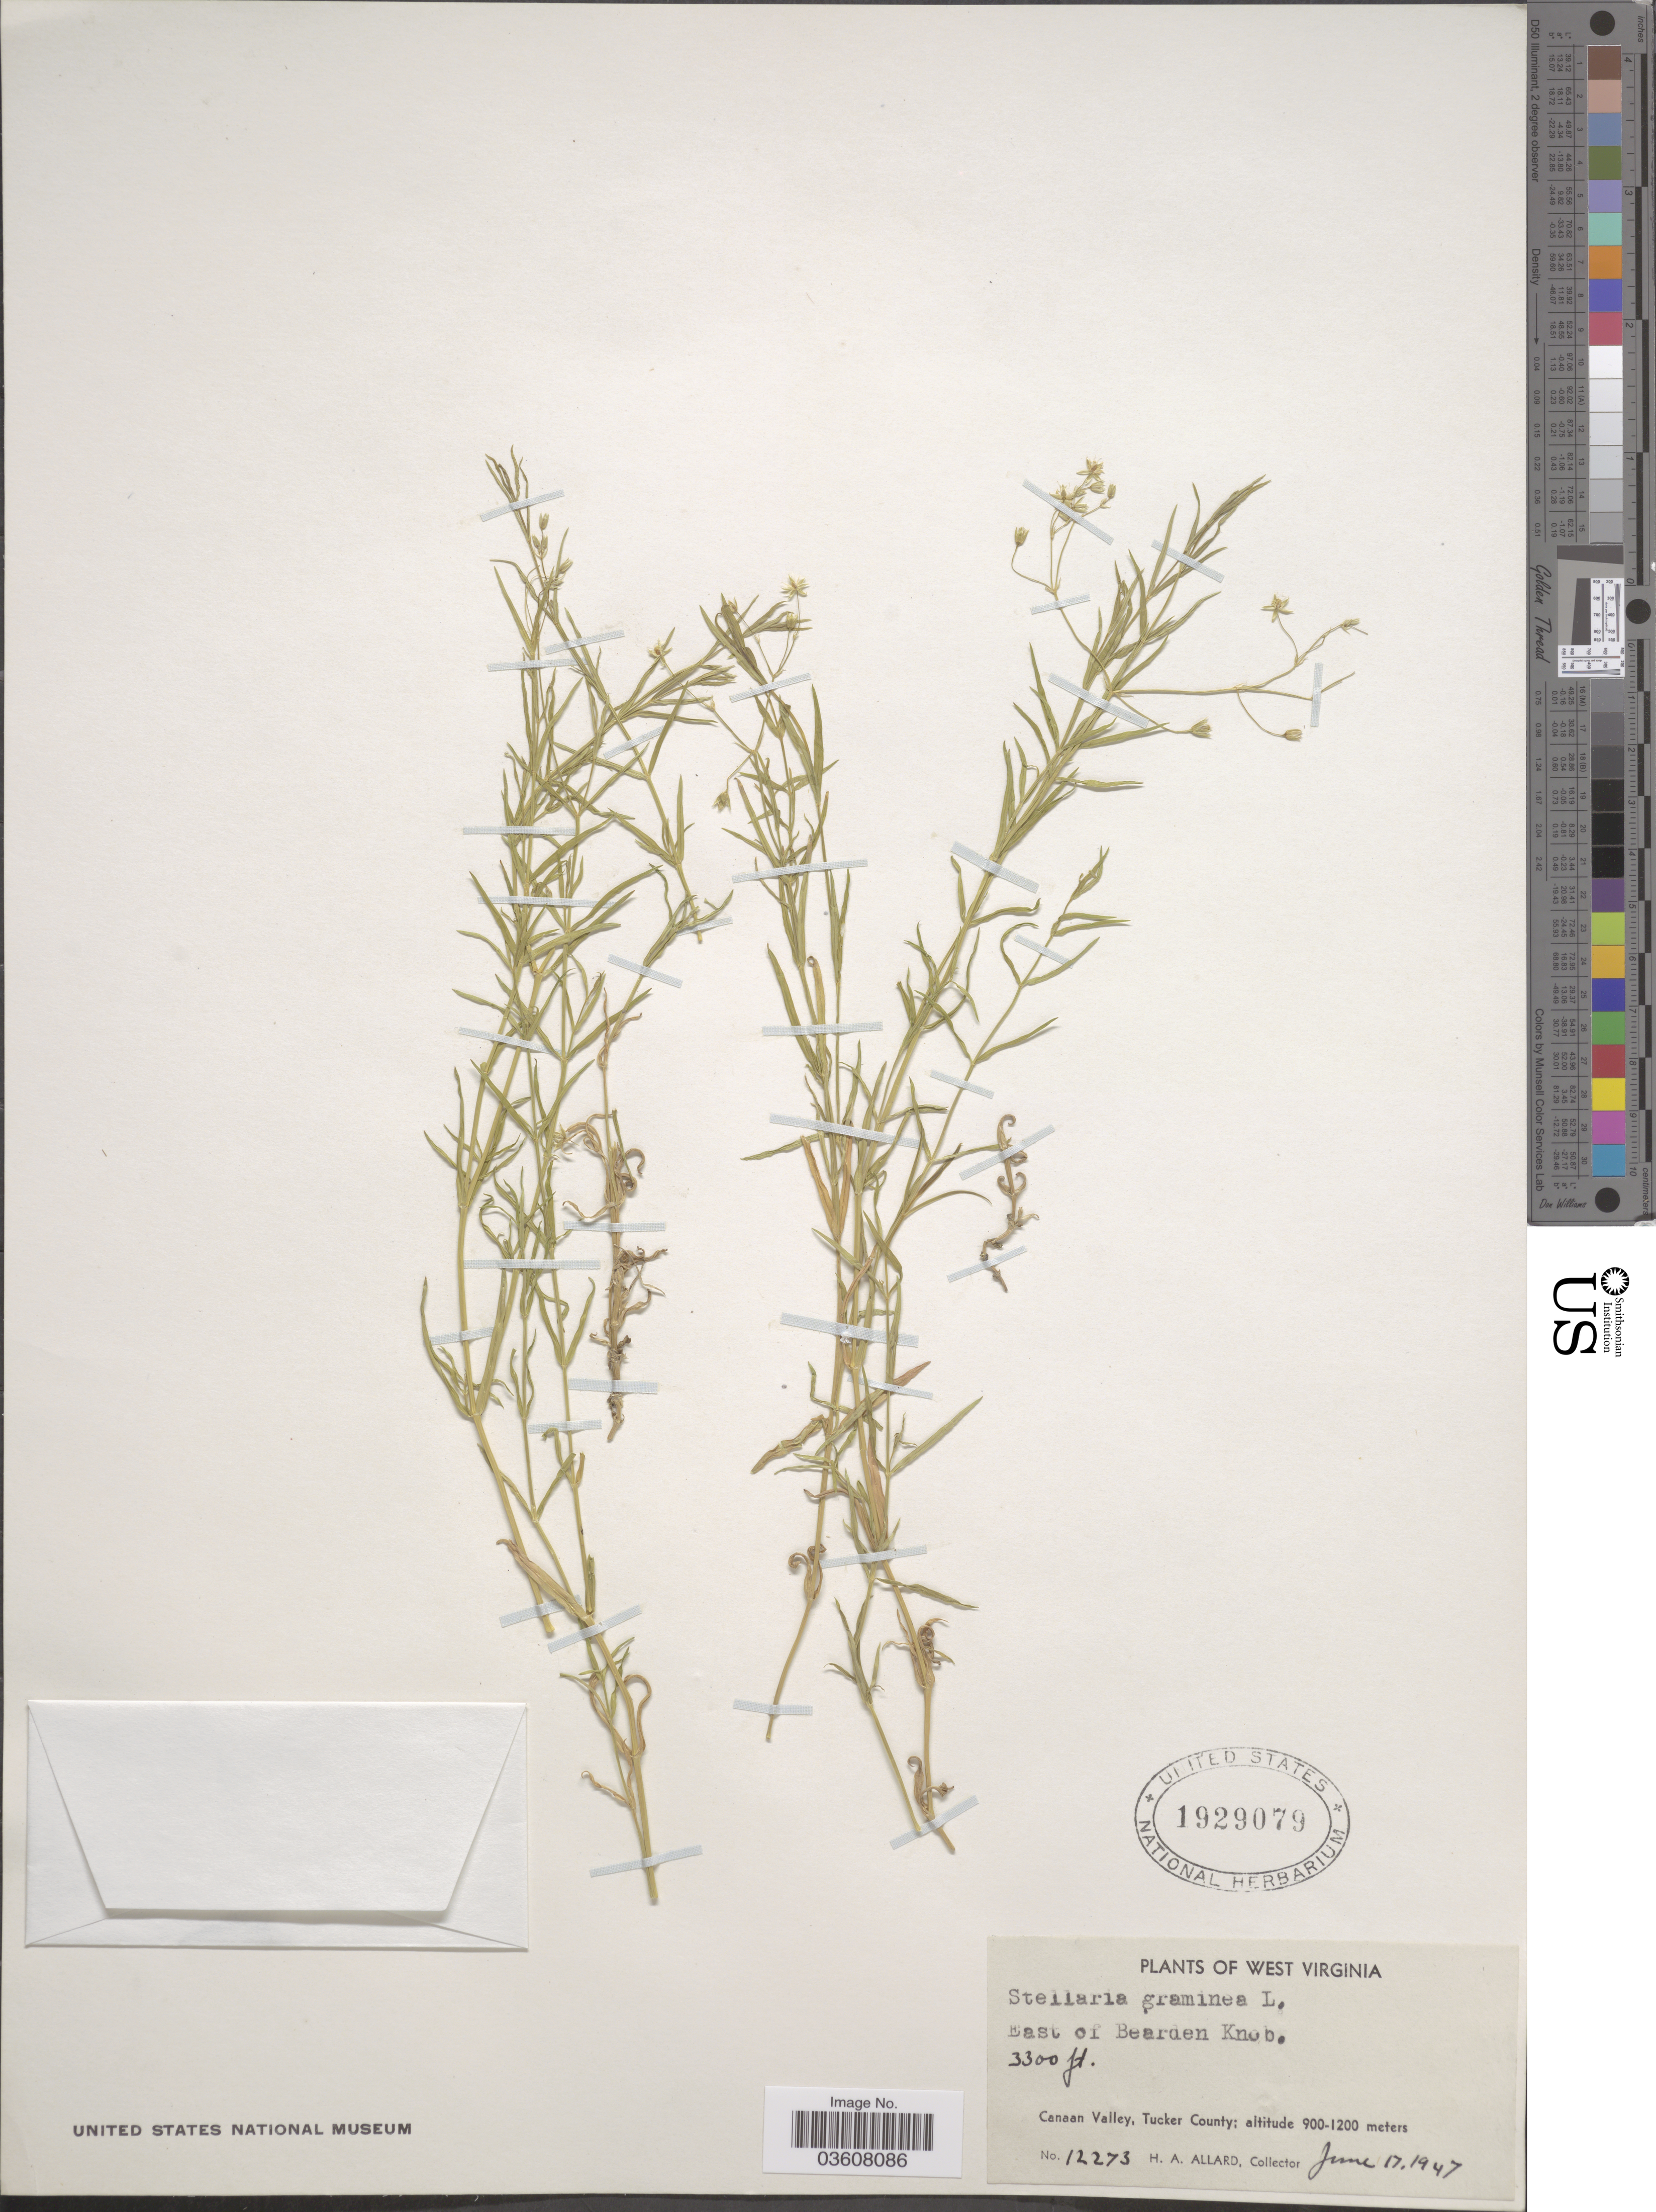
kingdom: Plantae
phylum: Tracheophyta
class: Magnoliopsida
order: Caryophyllales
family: Caryophyllaceae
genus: Stellaria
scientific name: Stellaria graminea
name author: L.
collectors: H. A. Allard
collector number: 12273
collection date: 1947-06-17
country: United States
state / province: West Virginia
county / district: Tucker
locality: East of Bearden Knob. Canaan Valley, Tucker County.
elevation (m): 1006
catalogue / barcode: US 1929079